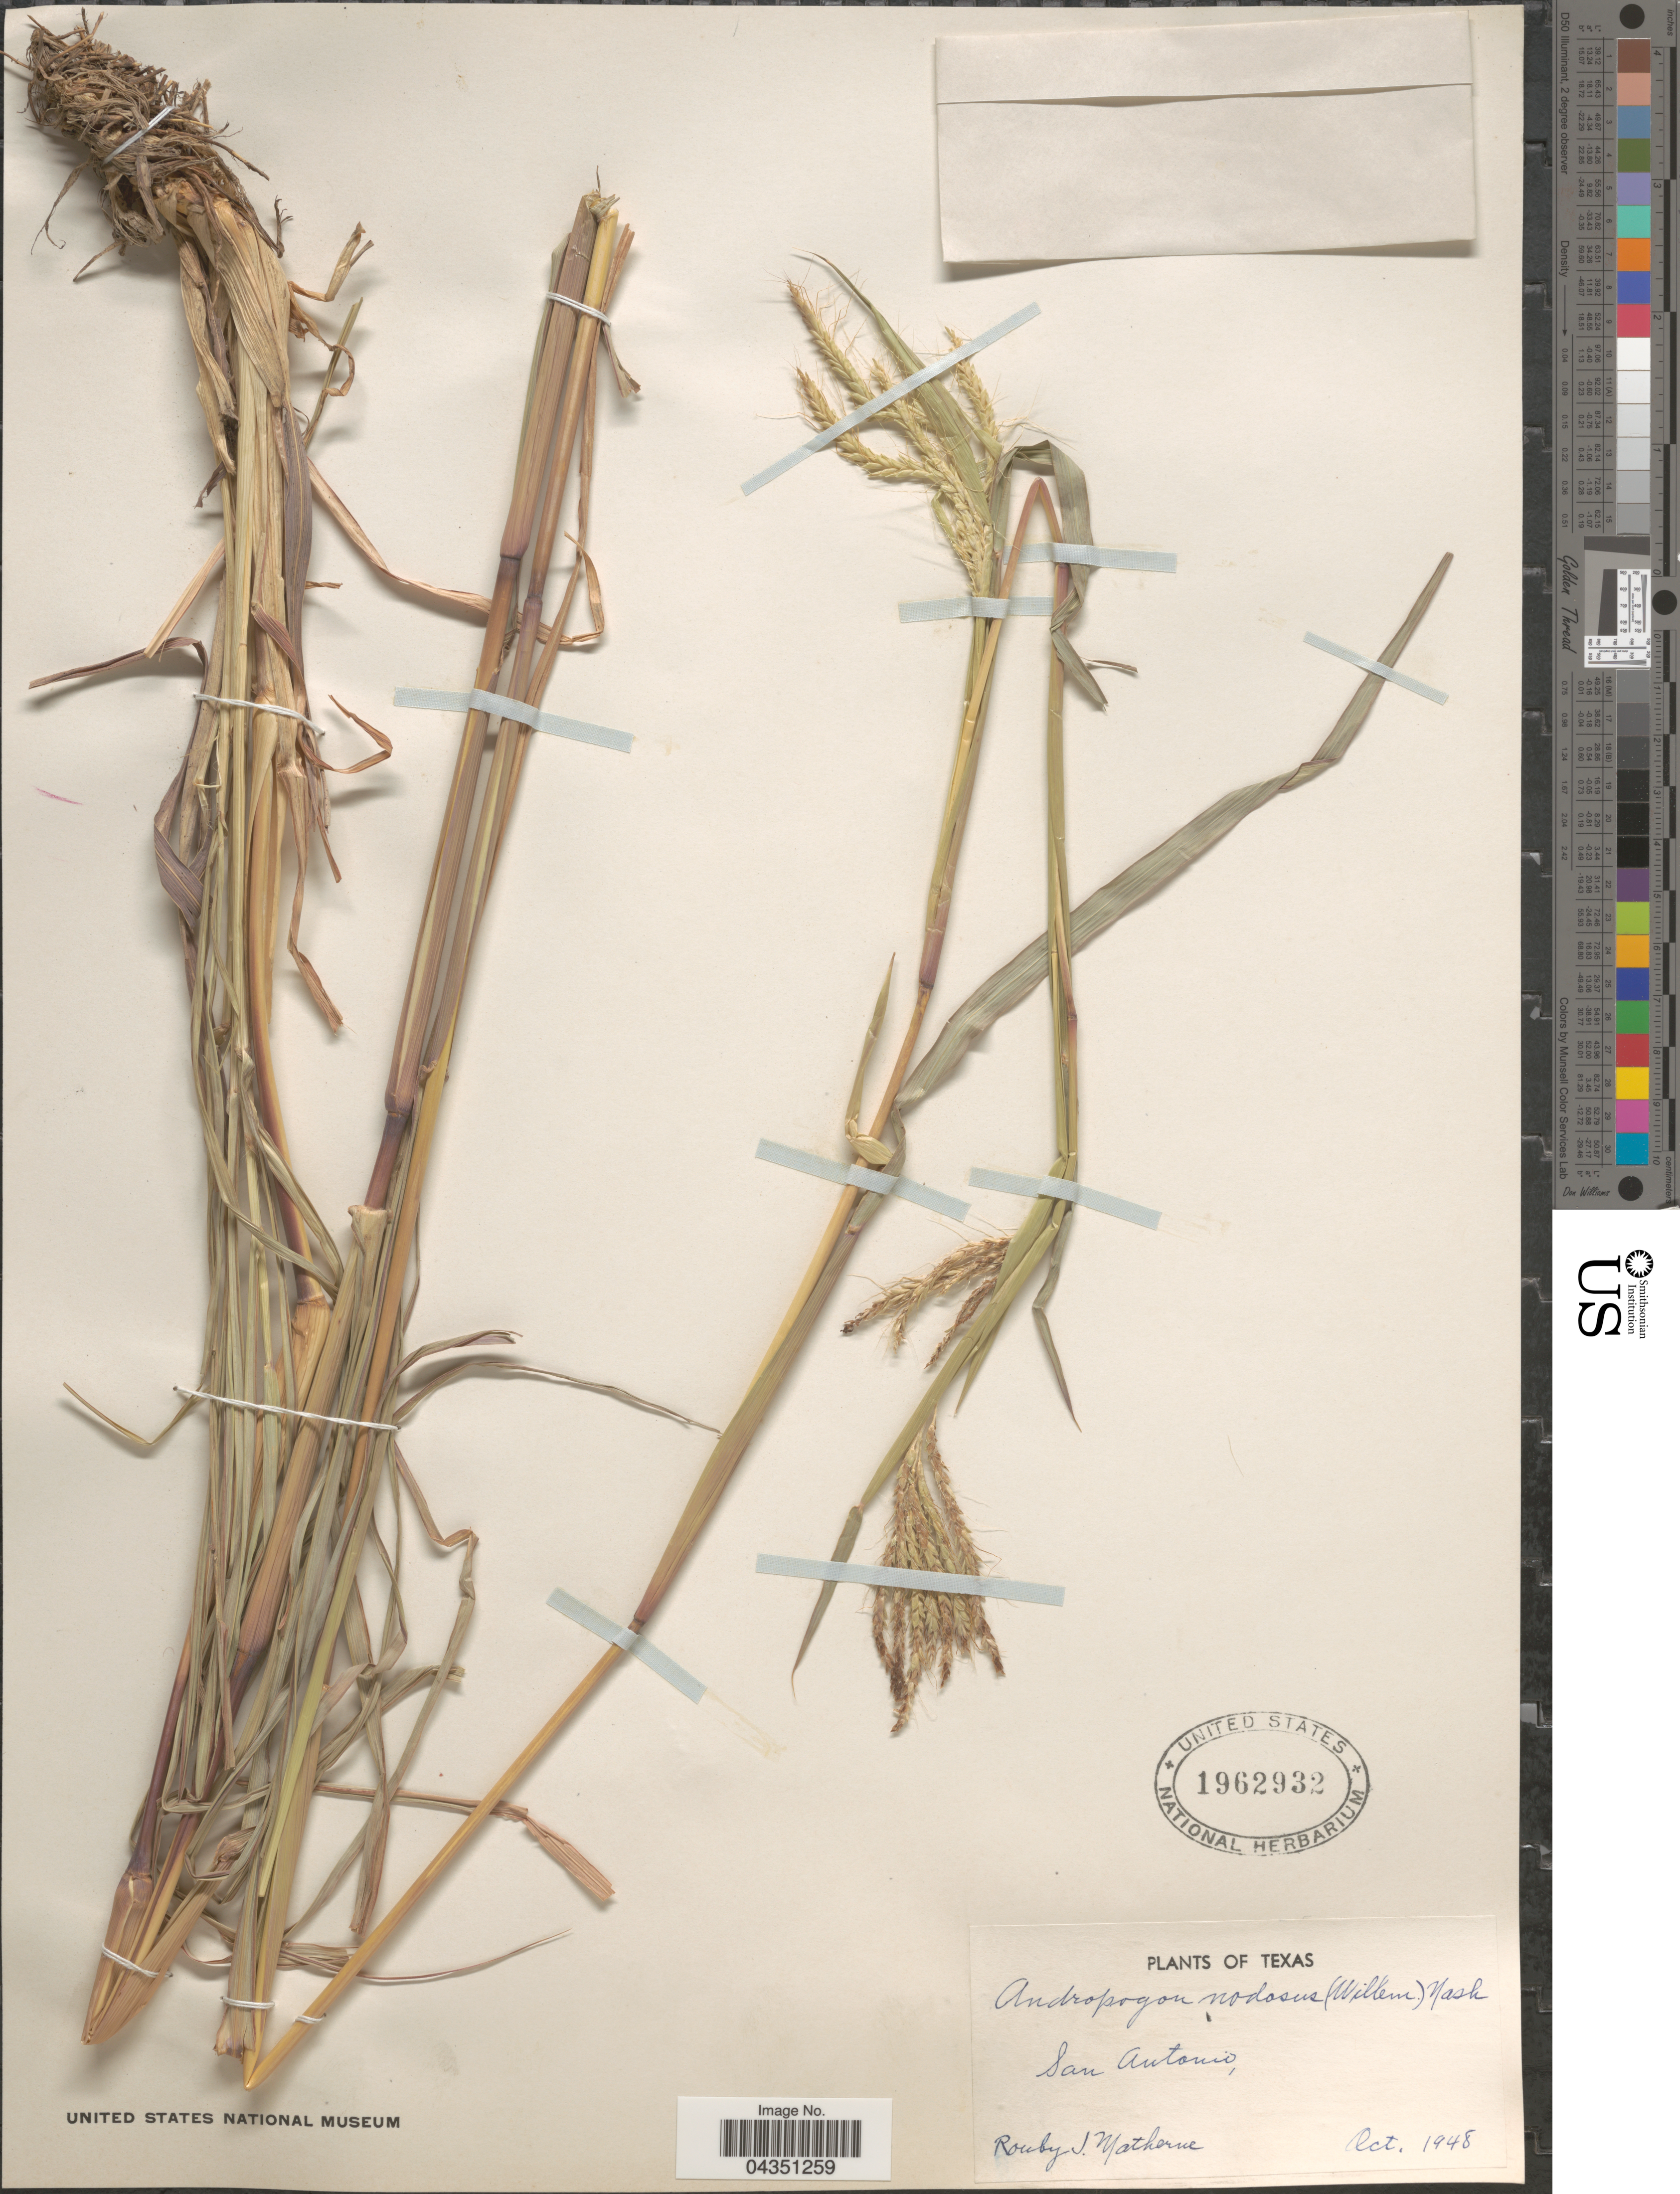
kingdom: Plantae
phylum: Tracheophyta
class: Liliopsida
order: Poales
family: Poaceae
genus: Dichanthium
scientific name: Dichanthium aristatum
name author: (Poir.) C.E. Hubb.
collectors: R. Matherne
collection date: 1948-10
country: United States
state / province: Texas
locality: San Antonio.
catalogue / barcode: US 1962932